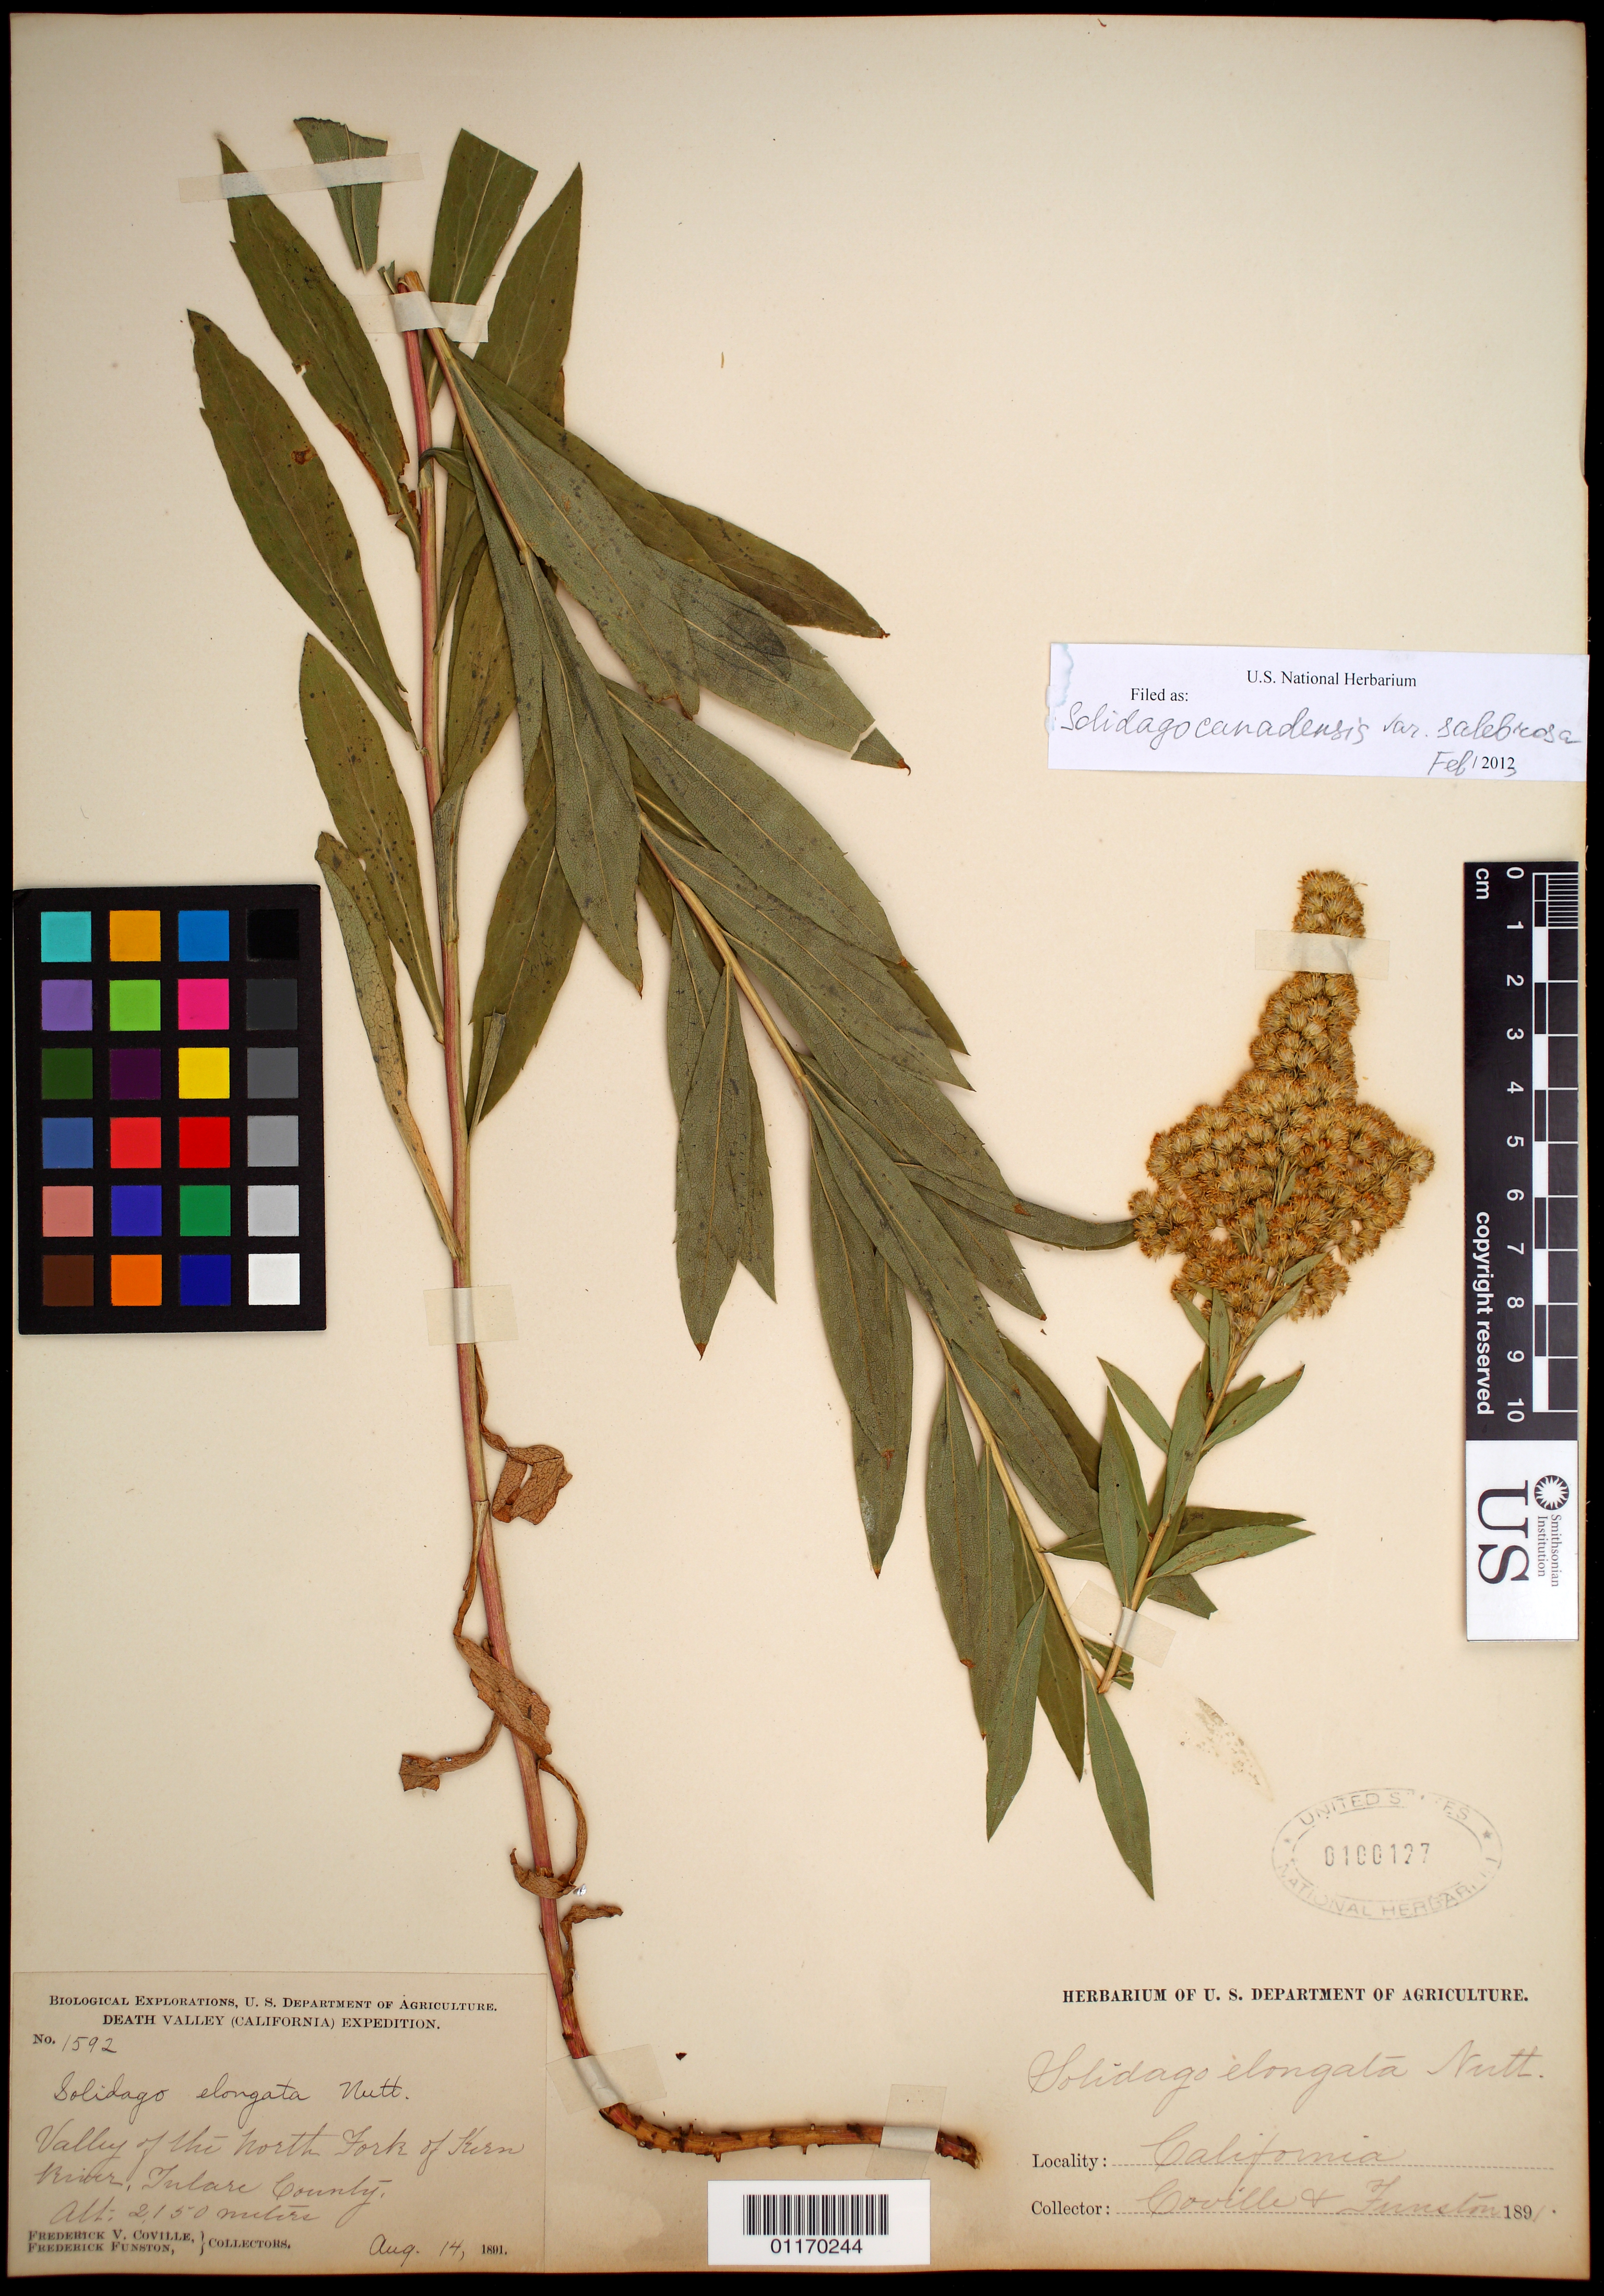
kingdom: Plantae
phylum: Tracheophyta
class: Magnoliopsida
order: Asterales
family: Asteraceae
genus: Solidago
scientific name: Solidago canadensis var. salebrosa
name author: (Piper) M.E. Jones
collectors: F. V. Coville & F. Funston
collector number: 1592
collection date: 1891-08-14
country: United States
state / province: California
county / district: Tulare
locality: Valley of the North Fork of Kern River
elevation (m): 2150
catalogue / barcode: US 100177